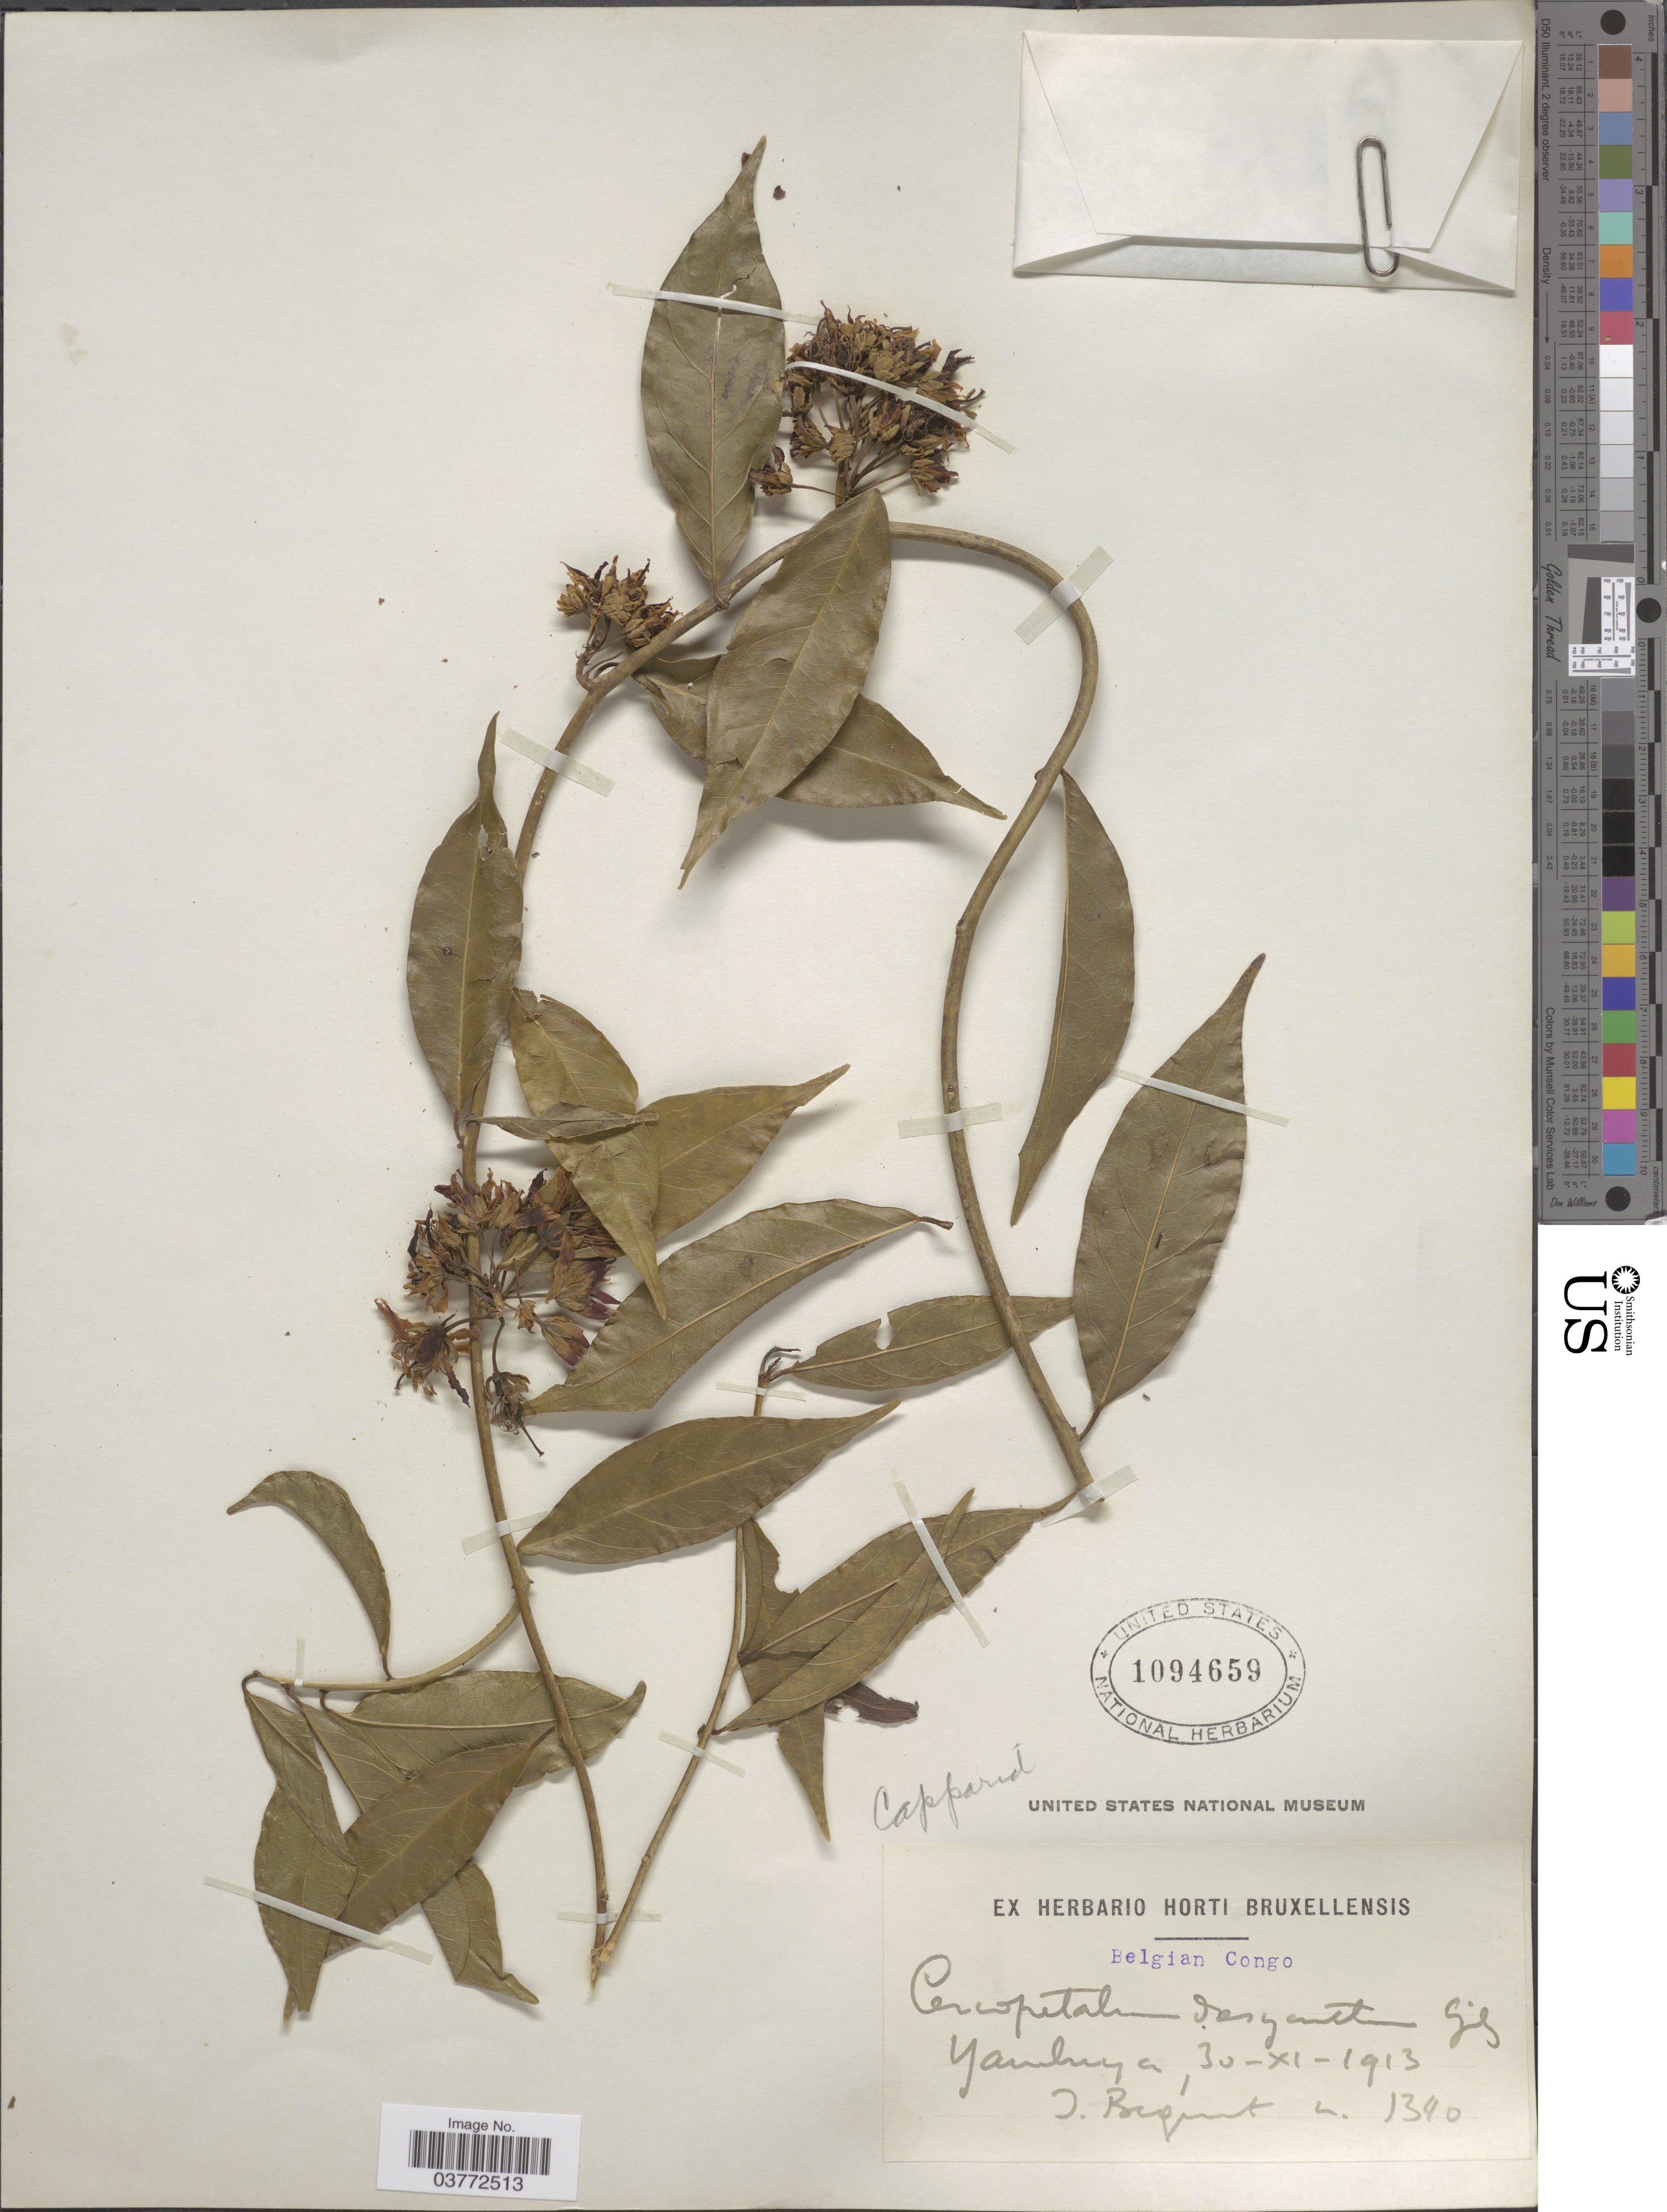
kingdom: Plantae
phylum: Tracheophyta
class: Magnoliopsida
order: Brassicales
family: Capparaceae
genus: Ritchiea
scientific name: Ritchiea sp.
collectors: J. Bequaert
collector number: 1340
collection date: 1913-11-30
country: Congo, Democratic Republic of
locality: Belgian Congo. Yambuya.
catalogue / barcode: US 1094659